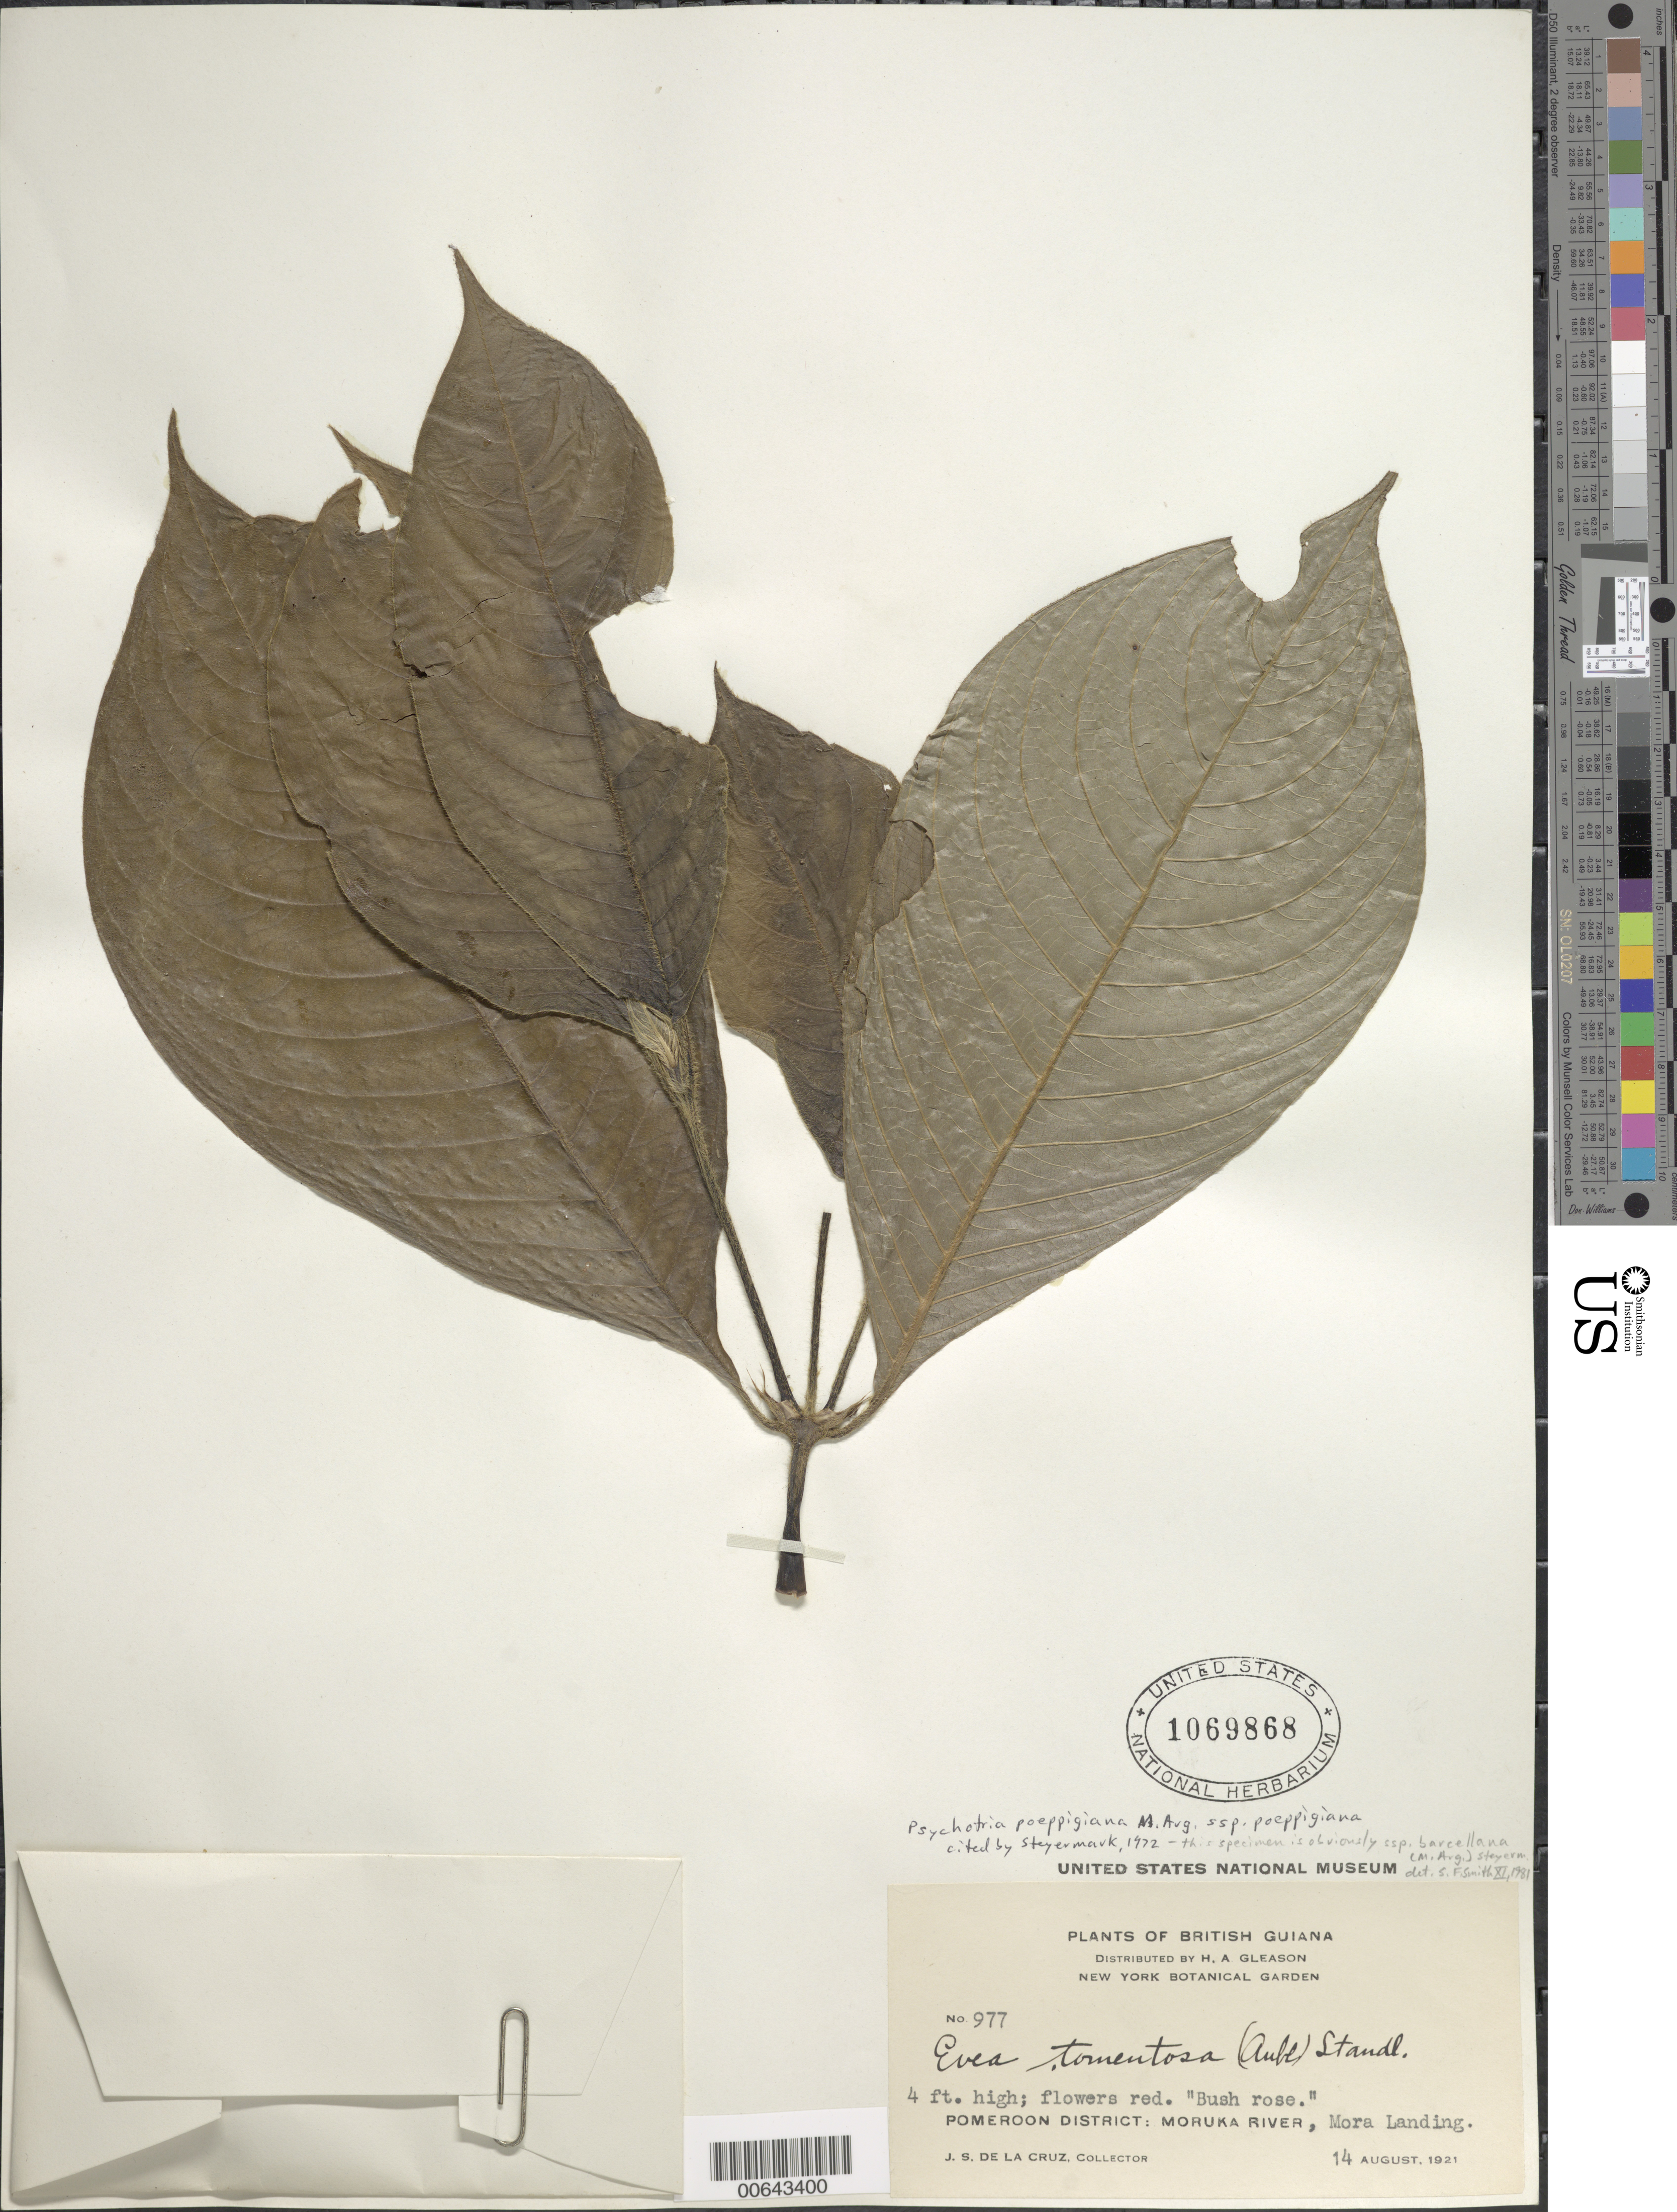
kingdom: Plantae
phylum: Tracheophyta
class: Magnoliopsida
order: Gentianales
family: Rubiaceae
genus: Palicourea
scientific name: Palicourea tomentosa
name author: (Aubl.) Borhidi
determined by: Kirkbride, J. H., Jr.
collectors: J. S. de la Cruz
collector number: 977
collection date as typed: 14-Aug-21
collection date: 1921-08-14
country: Guyana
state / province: Barima-Waini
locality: Mora Landing, Moruka R., Pomeroon Dist.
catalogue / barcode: US 1069868